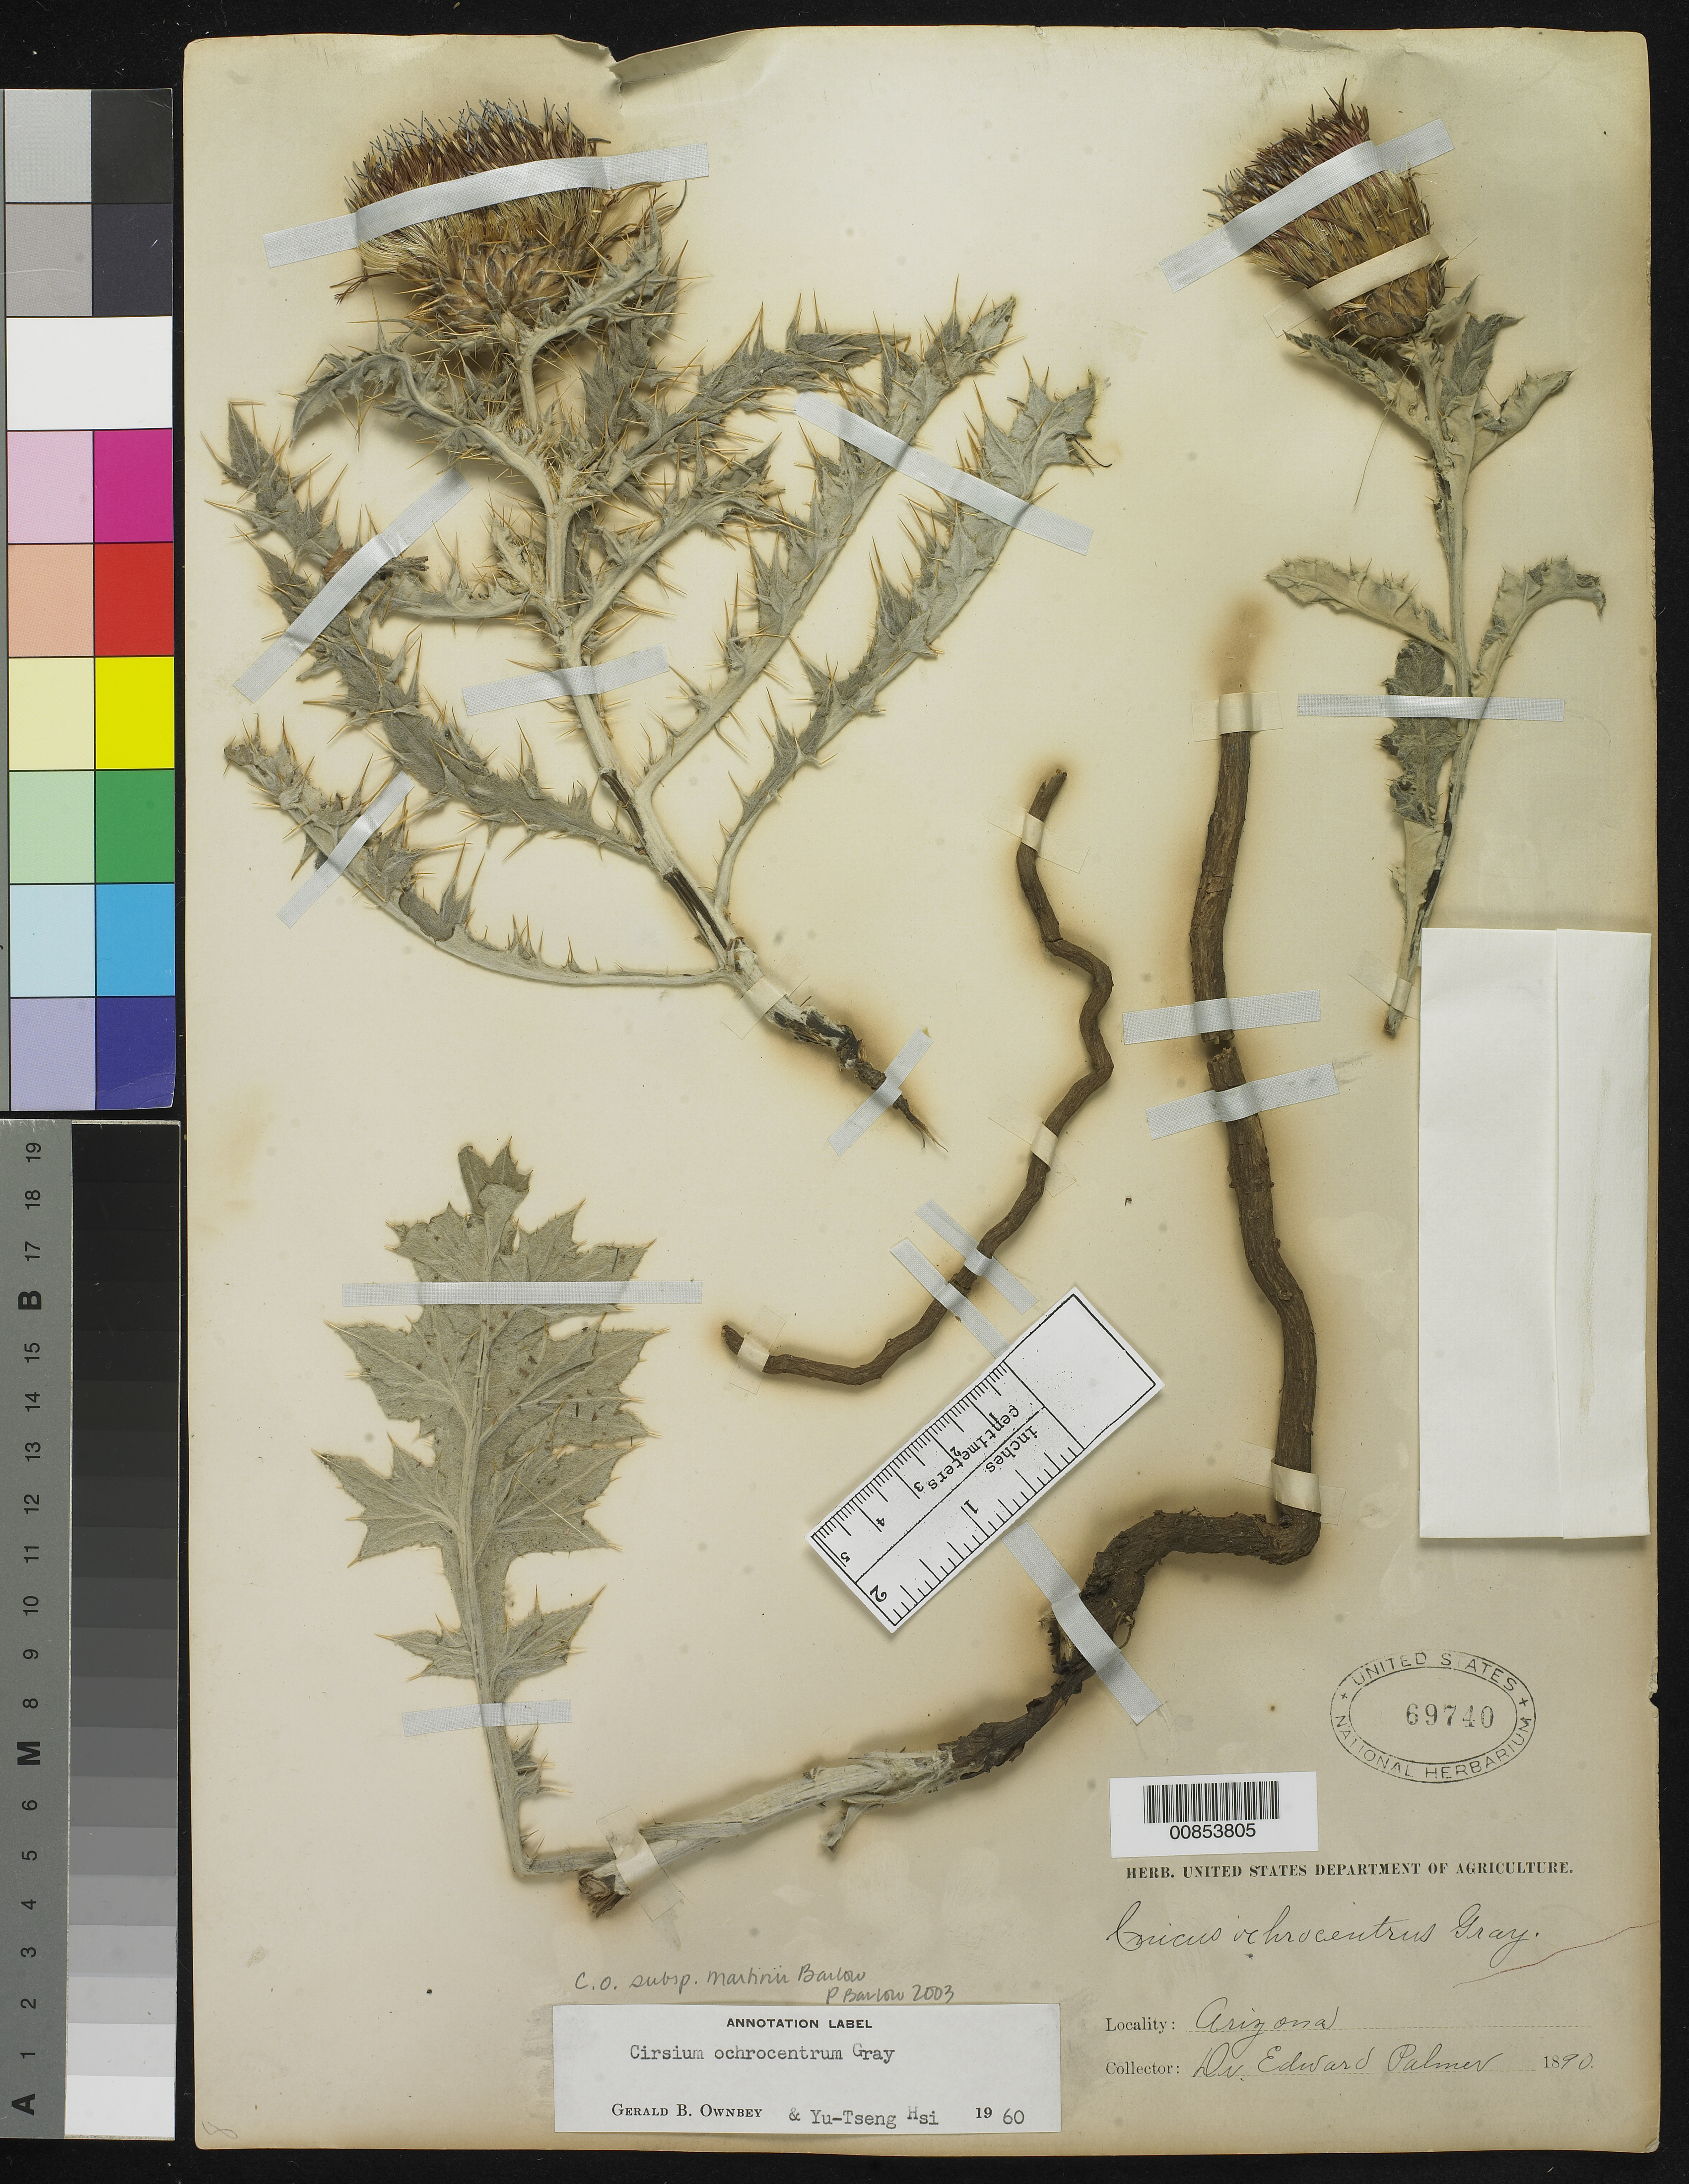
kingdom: Plantae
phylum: Tracheophyta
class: Magnoliopsida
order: Asterales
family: Asteraceae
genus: Cirsium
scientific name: Cirsium ochrocentrum subsp. martinii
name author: Barlow-Irick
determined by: Barlow-Irick, P. L.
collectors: E. Palmer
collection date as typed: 1890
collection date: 1890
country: United States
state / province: Arizona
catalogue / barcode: US 69740